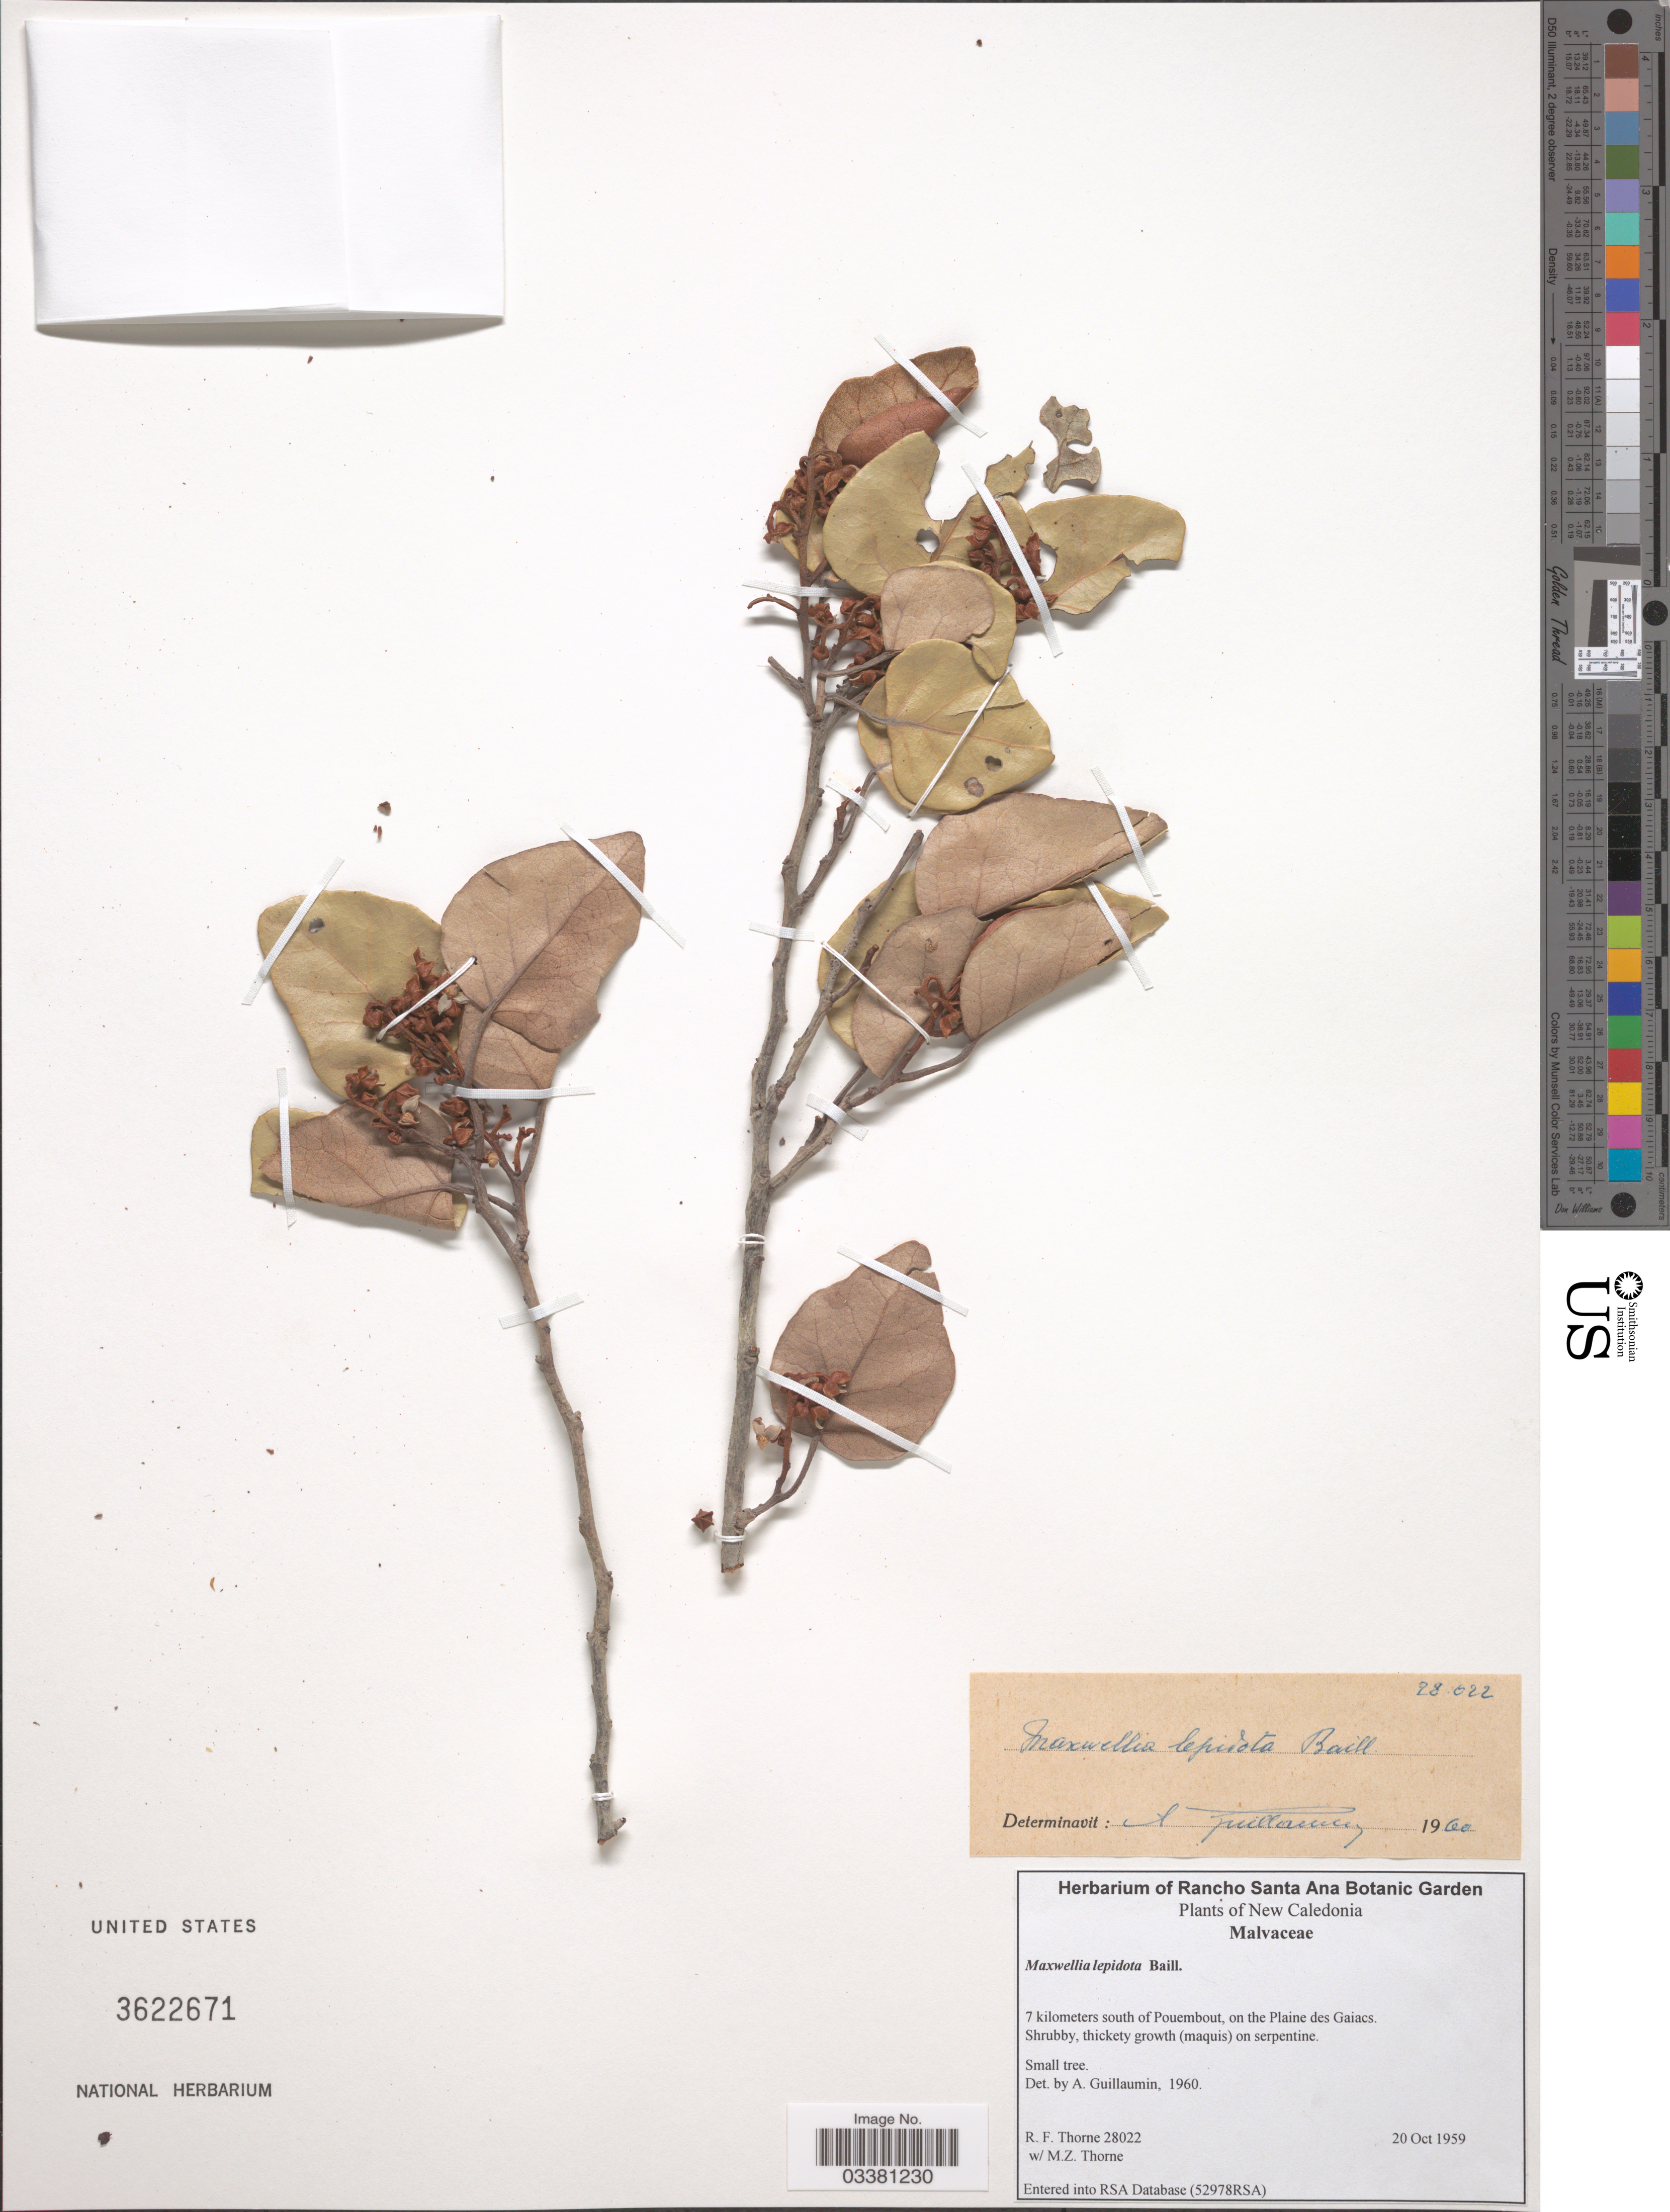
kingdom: Plantae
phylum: Tracheophyta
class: Magnoliopsida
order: Malvales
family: Malvaceae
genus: Maxwellia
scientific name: Maxwellia lepidota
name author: Baill.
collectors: R. Thorne & M. Thorne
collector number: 28022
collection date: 1959-10-20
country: New Caledonia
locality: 7 kilometers south of Pouembout, on the Plaine des Gaiacs.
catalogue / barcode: US 3622671